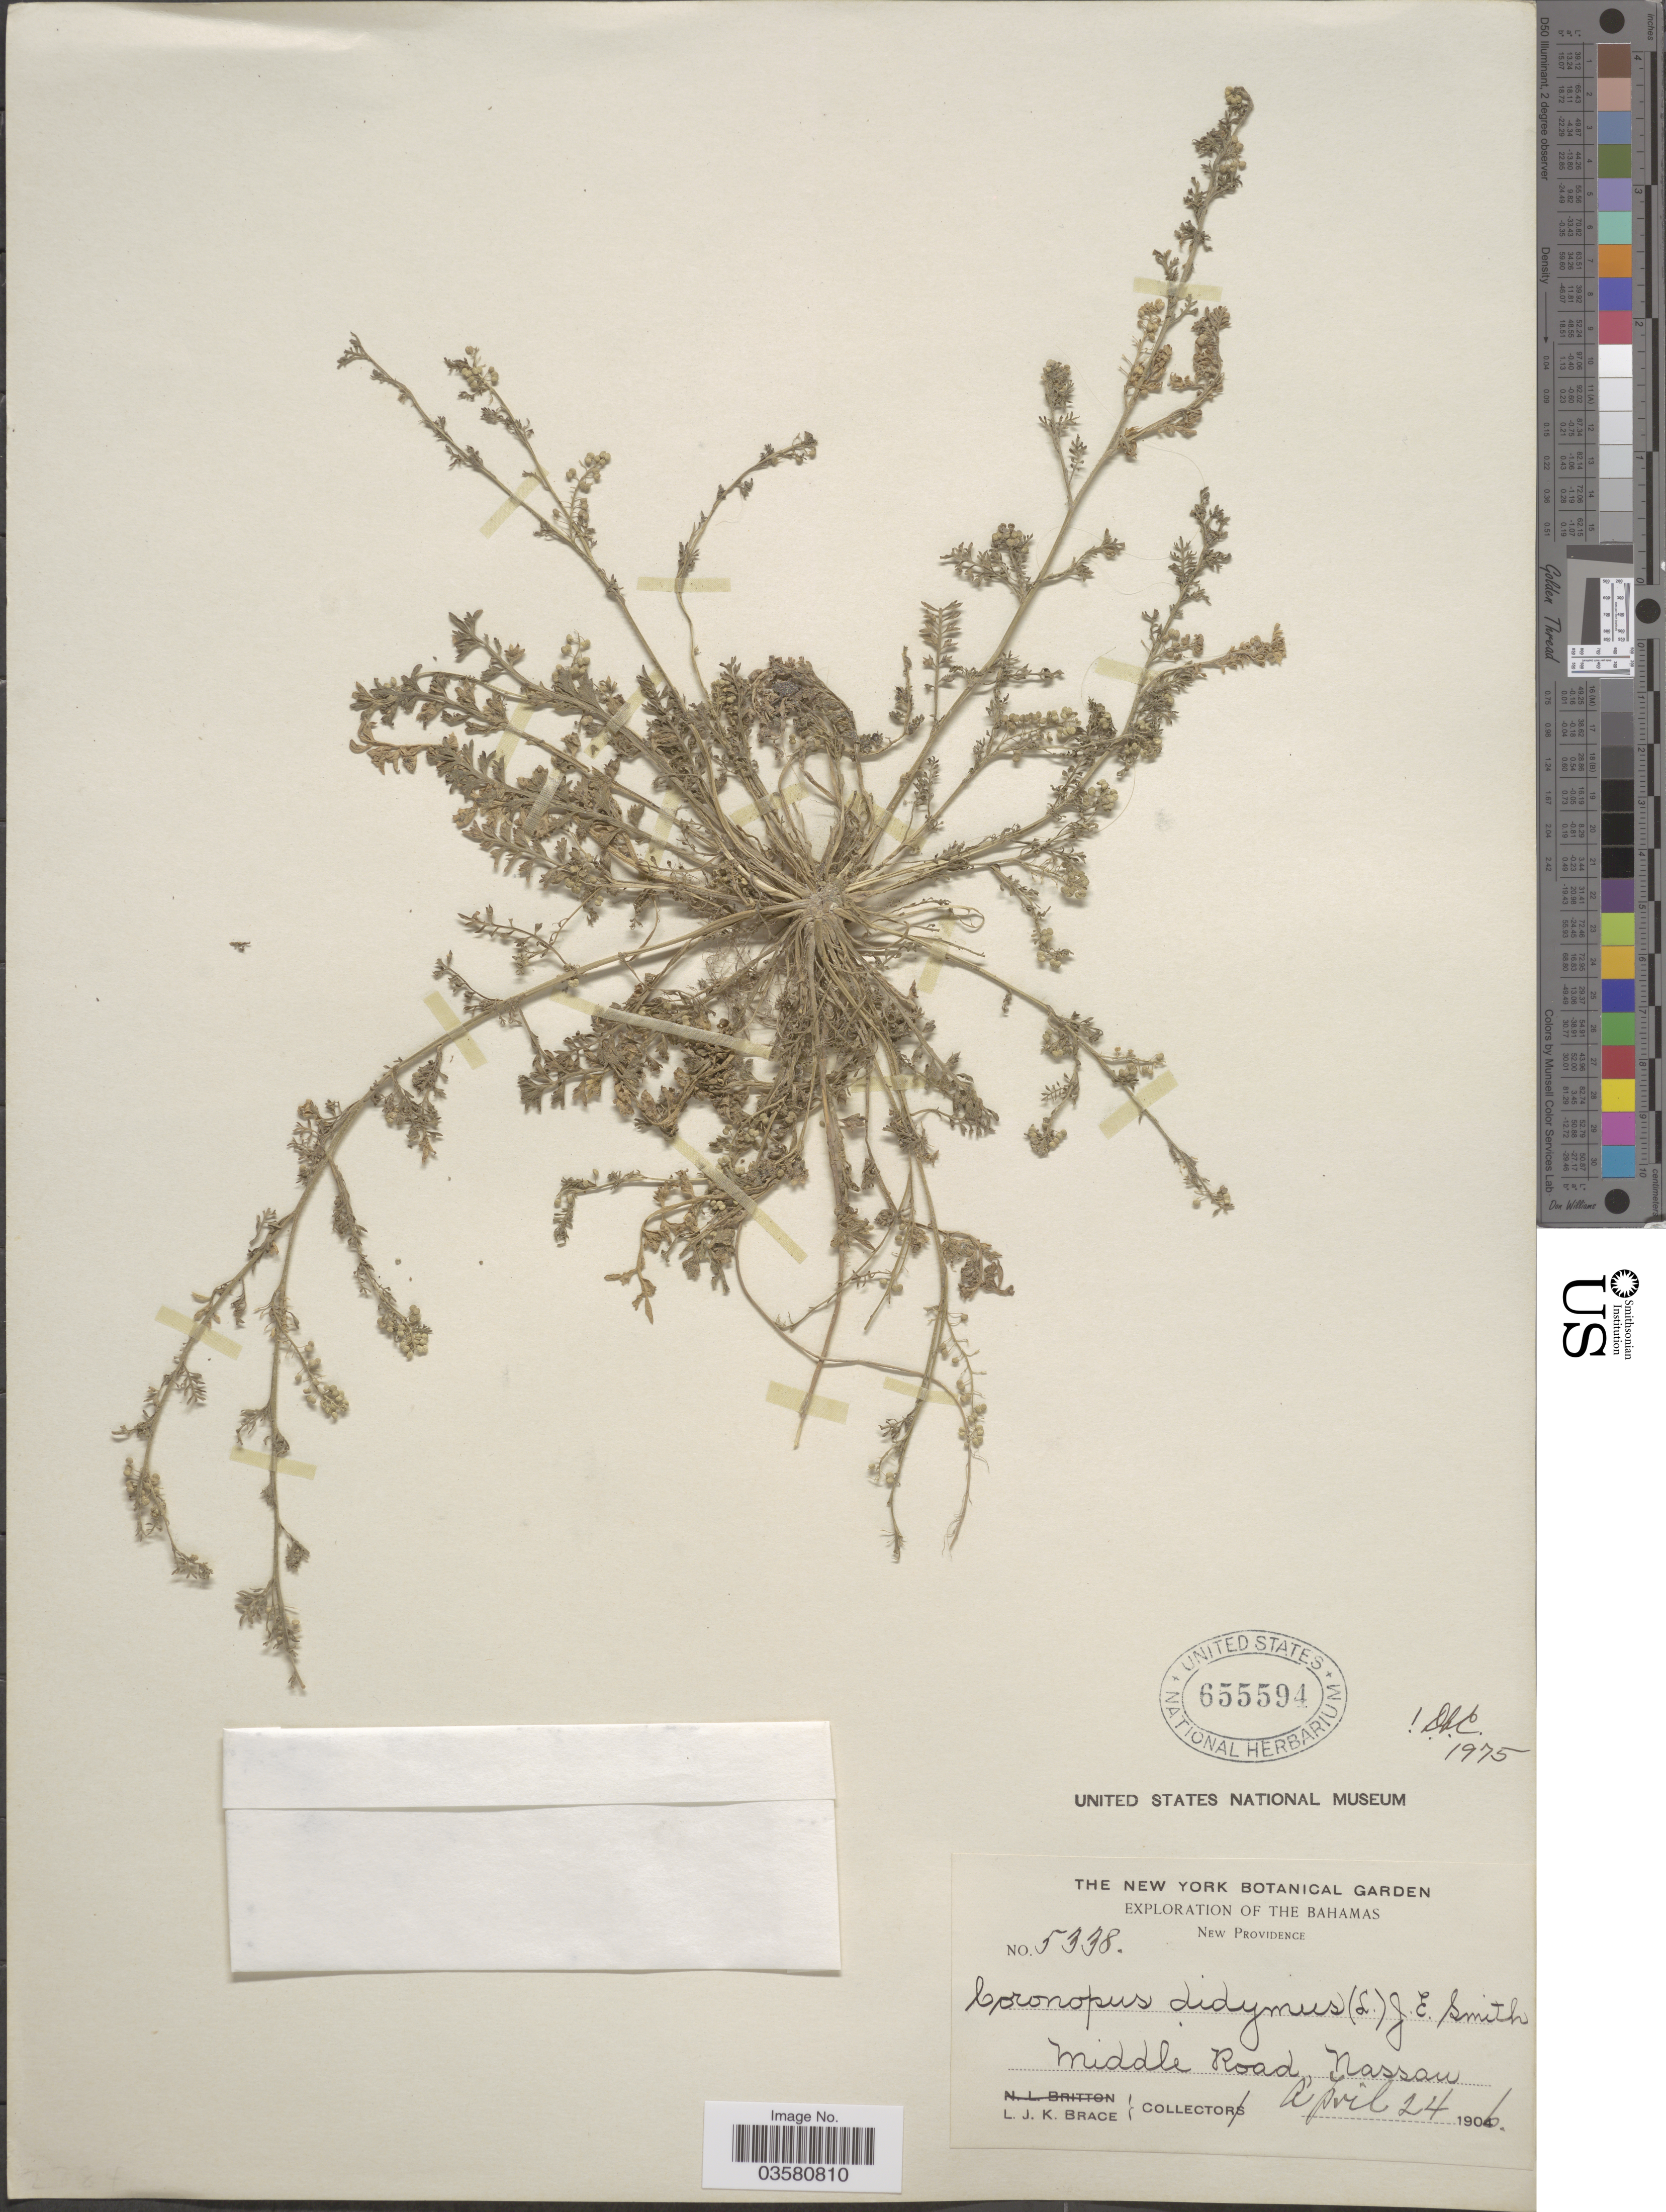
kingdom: Plantae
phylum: Tracheophyta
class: Magnoliopsida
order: Brassicales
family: Brassicaceae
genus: Lepidium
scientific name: Lepidium didymum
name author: L.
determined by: Strong, M. T., (US), Smithsonian Institution - National Museum of Natural History (UNITED STATES)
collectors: L. J. K. Brace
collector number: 5338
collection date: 1906-04-24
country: Bahamas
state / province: New Providence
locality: Middle Road, Nassau.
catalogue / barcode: US 655594